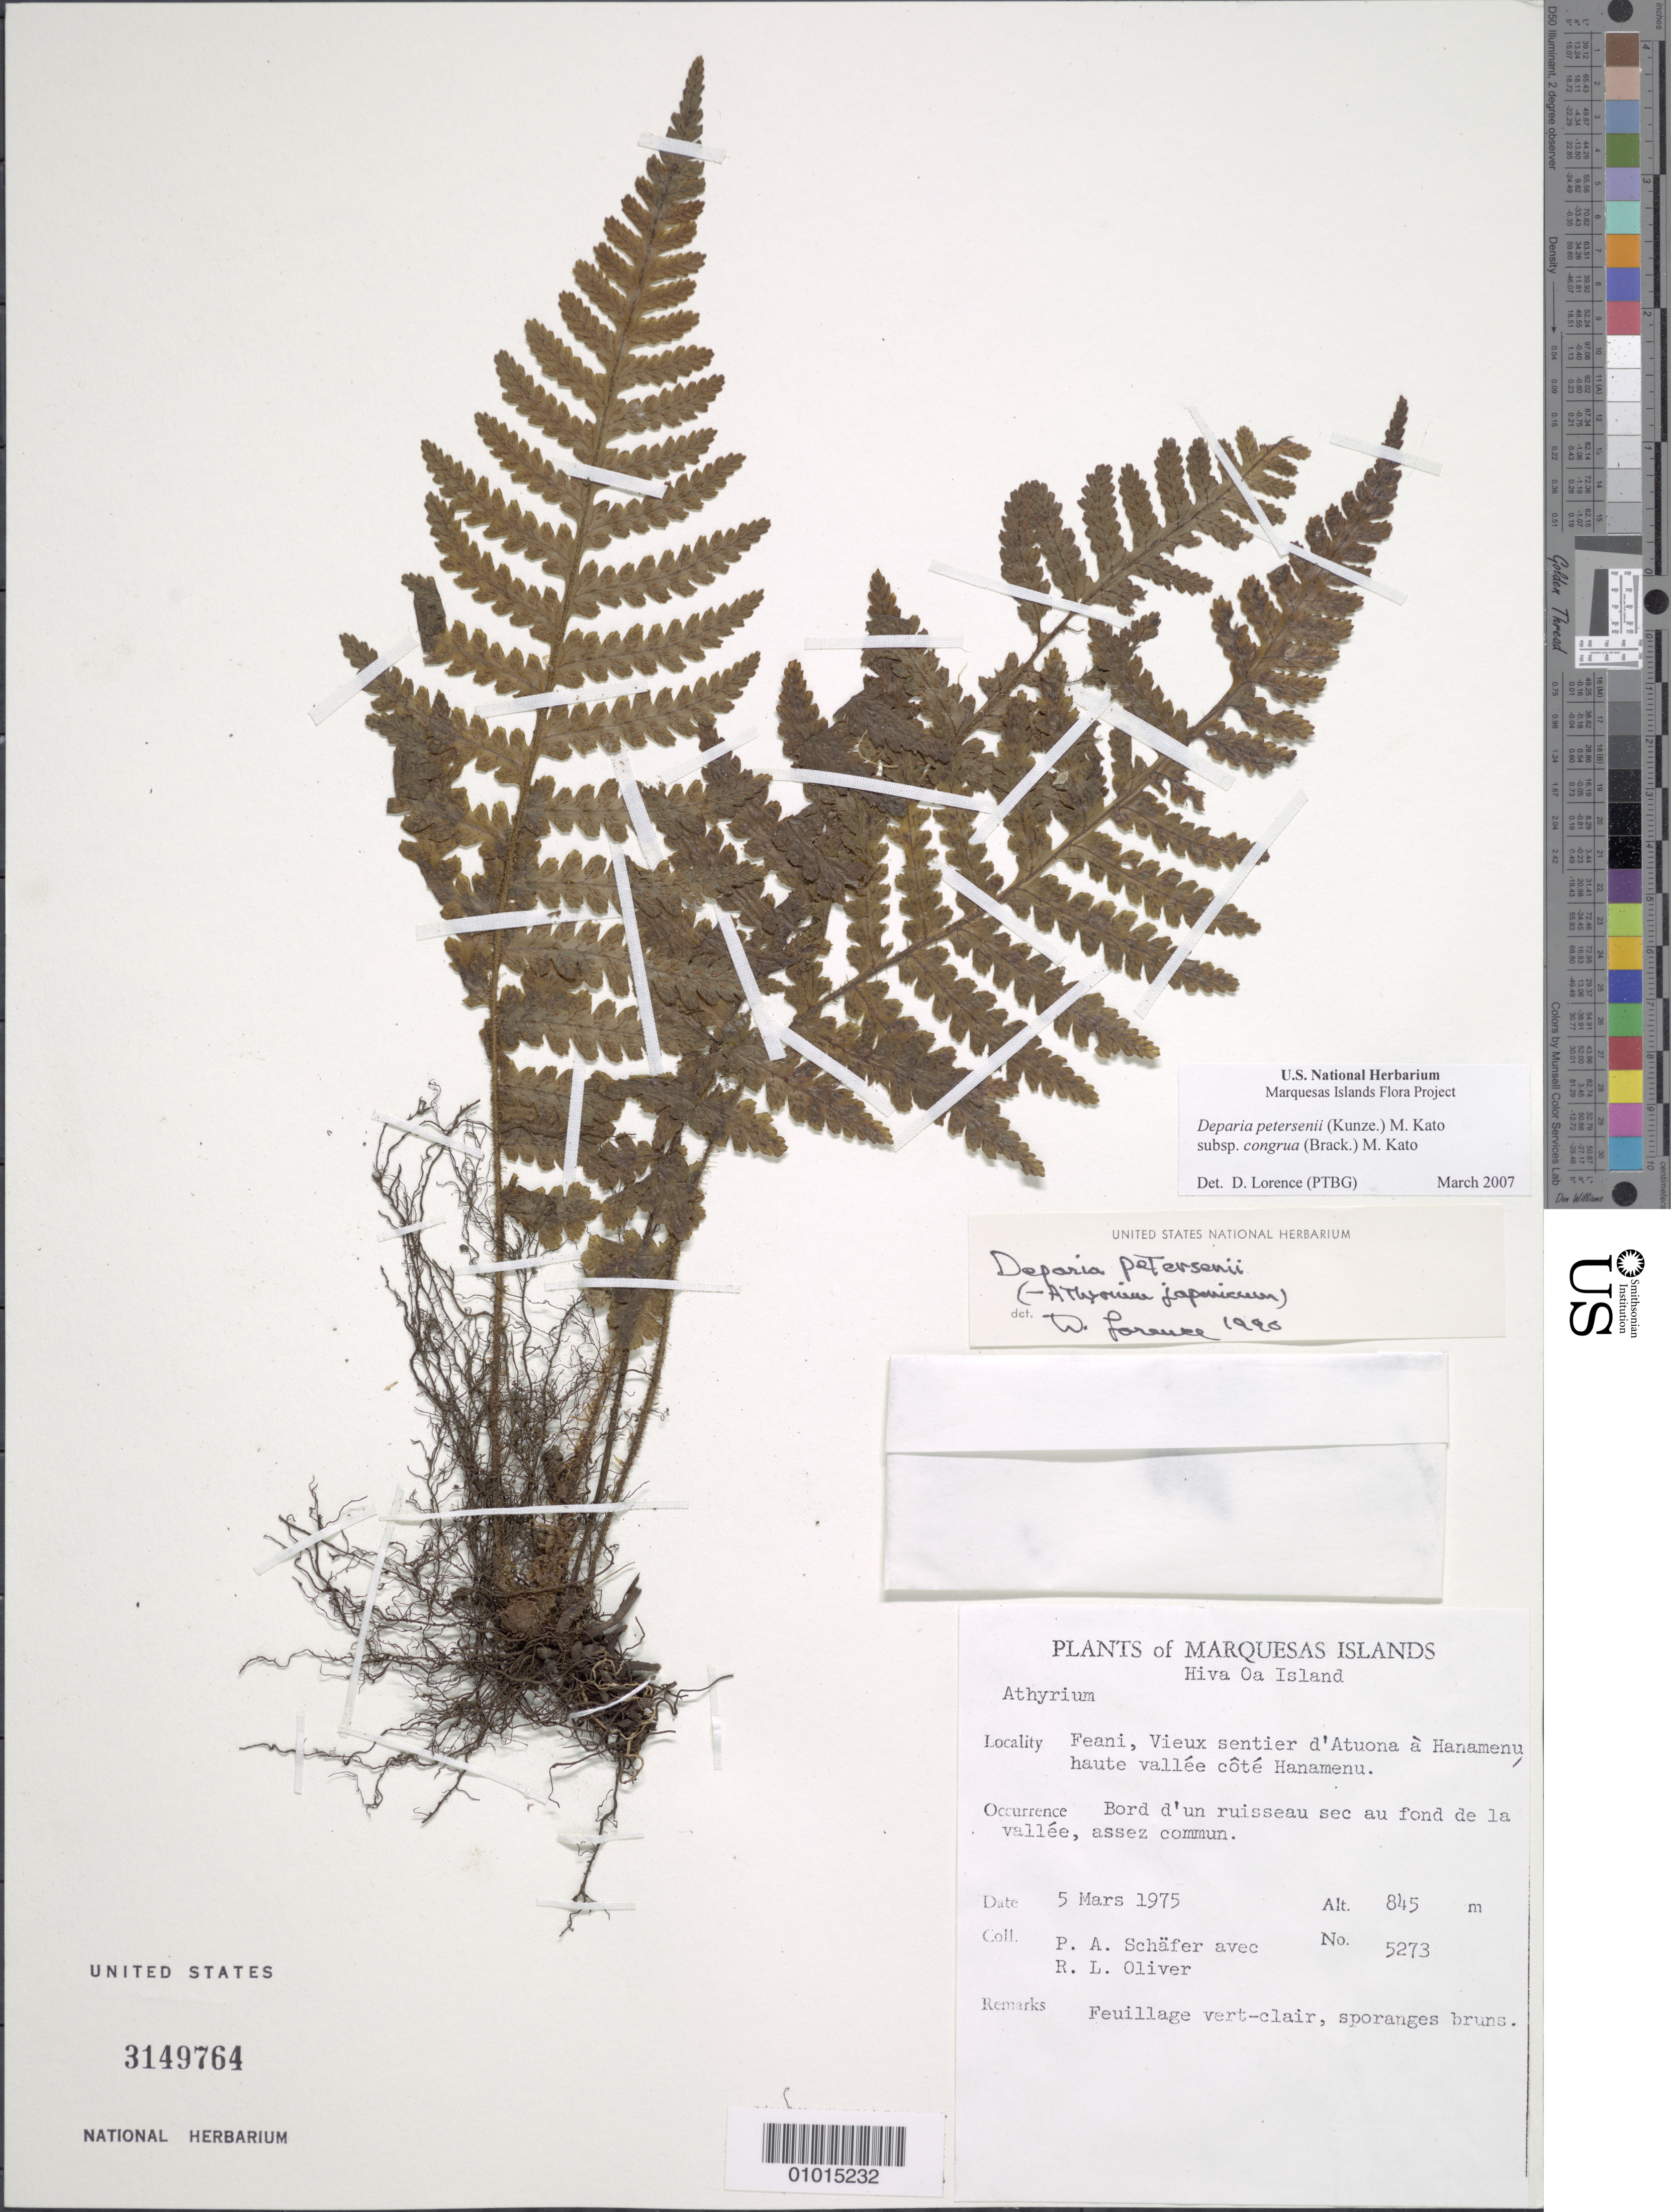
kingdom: Plantae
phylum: Tracheophyta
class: Polypodiopsida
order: Polypodiales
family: Athyriaceae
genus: Deparia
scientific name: Deparia petersenii subsp. congrua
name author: (Brack.) M. Kato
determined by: Lorence, David H., (PTBG), National Tropical Botanical Garden (UNITED STATES)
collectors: P. A. Schäfer & R. L. Oliver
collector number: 5273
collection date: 1975-03-05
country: French Polynesia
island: Hiva Oa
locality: Feani, Vieux sentier d'Atuona à Hanamenu, haute vallée côté Hanamenu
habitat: Bord d'un ruisseau sec au fond de la vallée; assez commun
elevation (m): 845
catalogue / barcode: US 3149764